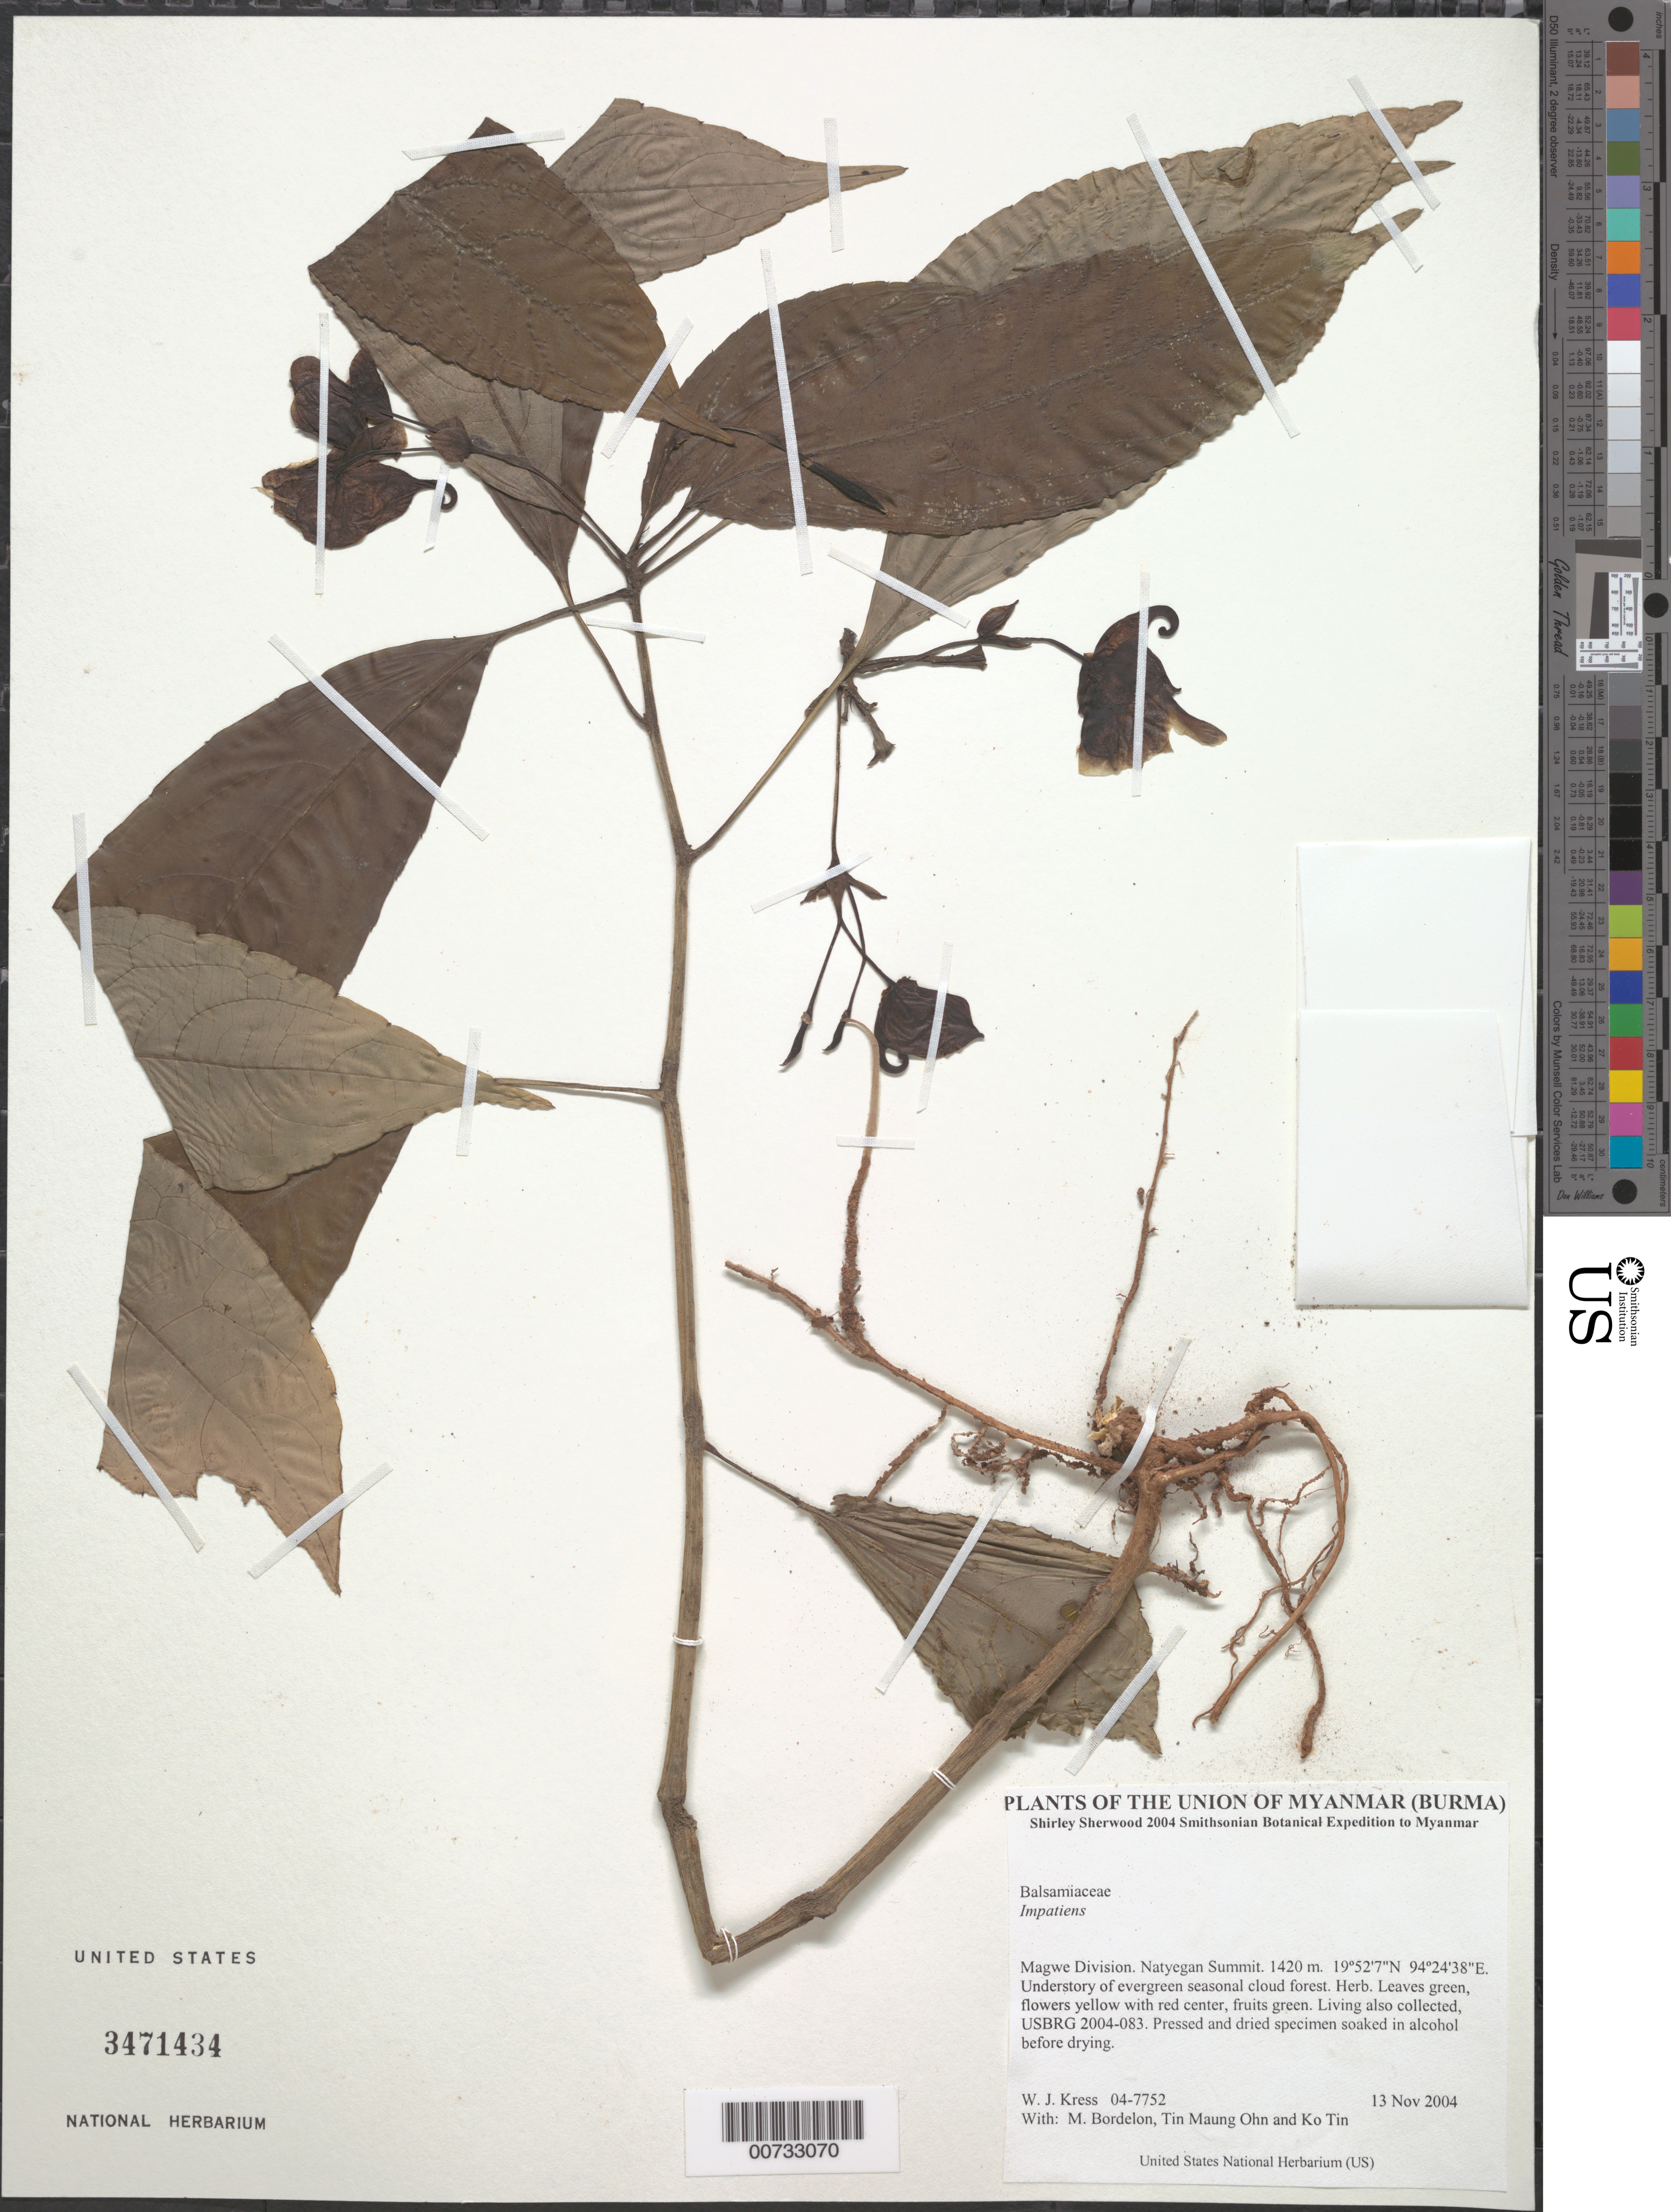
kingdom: Plantae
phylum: Tracheophyta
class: Magnoliopsida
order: Ericales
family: Balsaminaceae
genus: Impatiens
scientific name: Impatiens sp.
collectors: W. J. Kress, M. Bordelon, Tin Maung Ohn & Ko Tin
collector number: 04-7752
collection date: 2004-11-13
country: Myanmar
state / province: Magway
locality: Natyegan Summit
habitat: Understory of evergreen seasonal cloud forest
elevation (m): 1420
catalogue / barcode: US 3471434